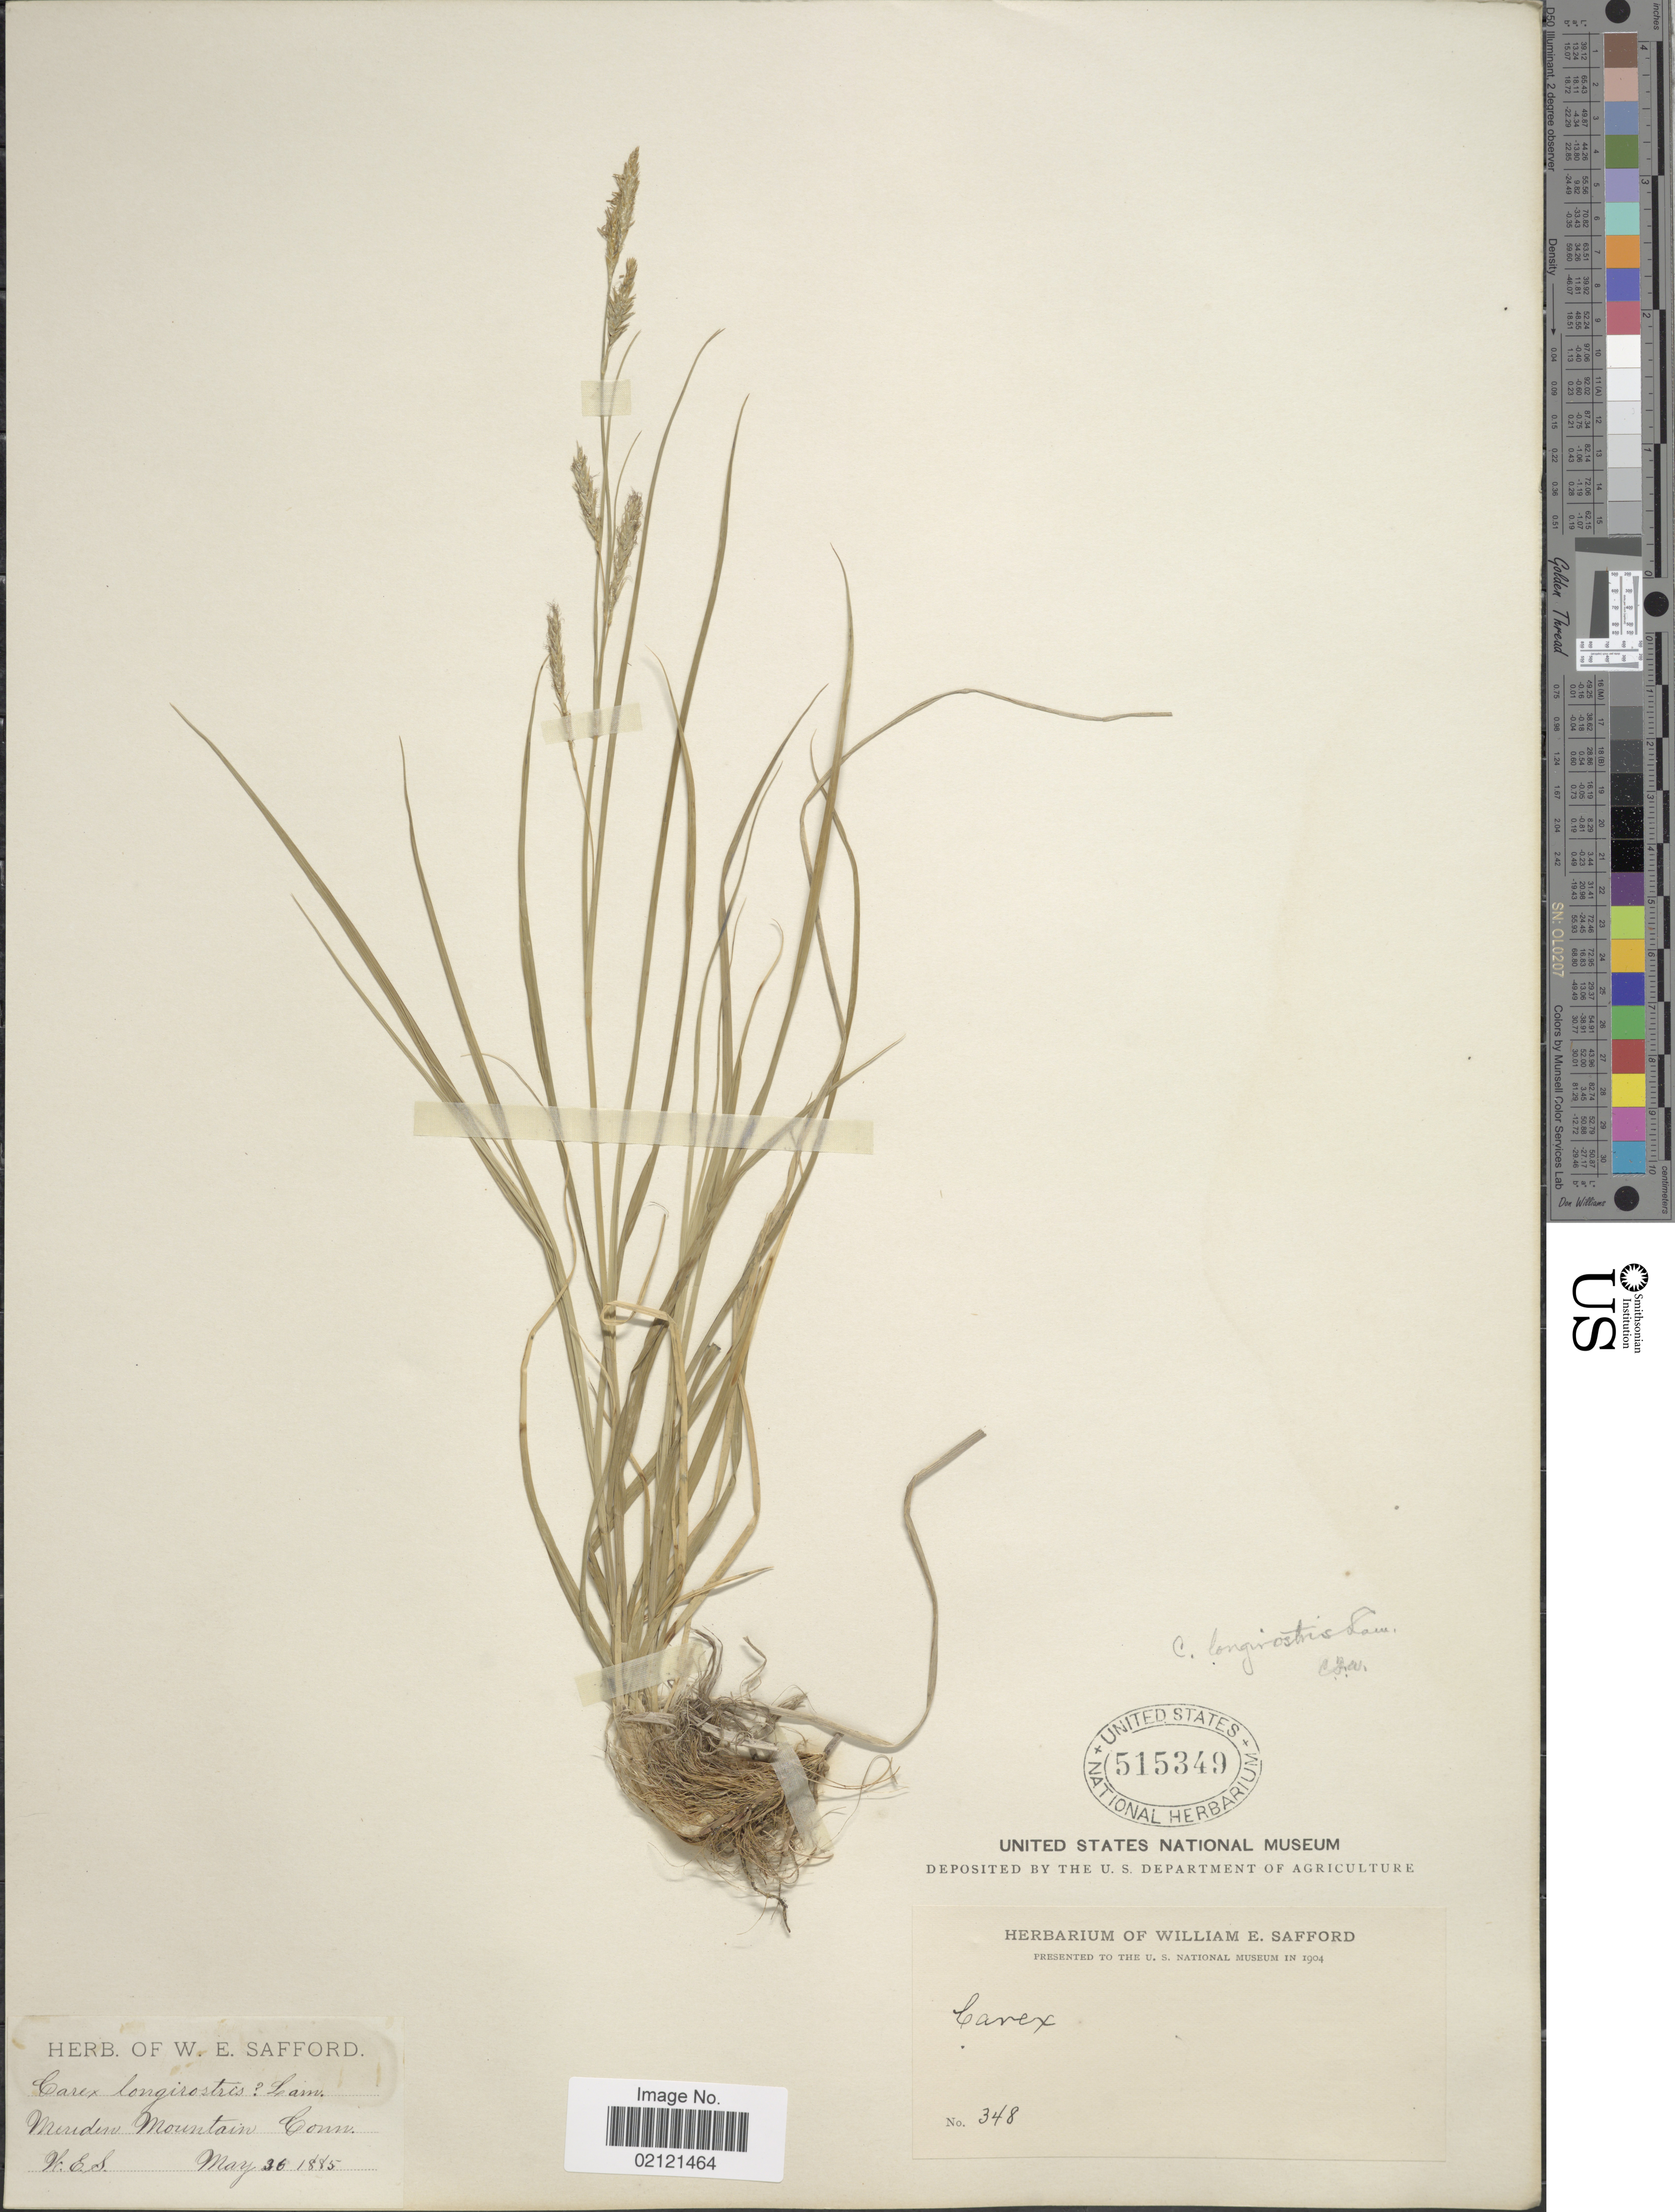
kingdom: Plantae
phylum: Tracheophyta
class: Liliopsida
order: Poales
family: Cyperaceae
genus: Carex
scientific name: Carex sprengelii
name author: Dewey ex Spreng.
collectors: E. Safford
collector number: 348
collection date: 1885-05-16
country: United States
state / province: Connecticut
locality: Meriden Mountain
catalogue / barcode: US 515349